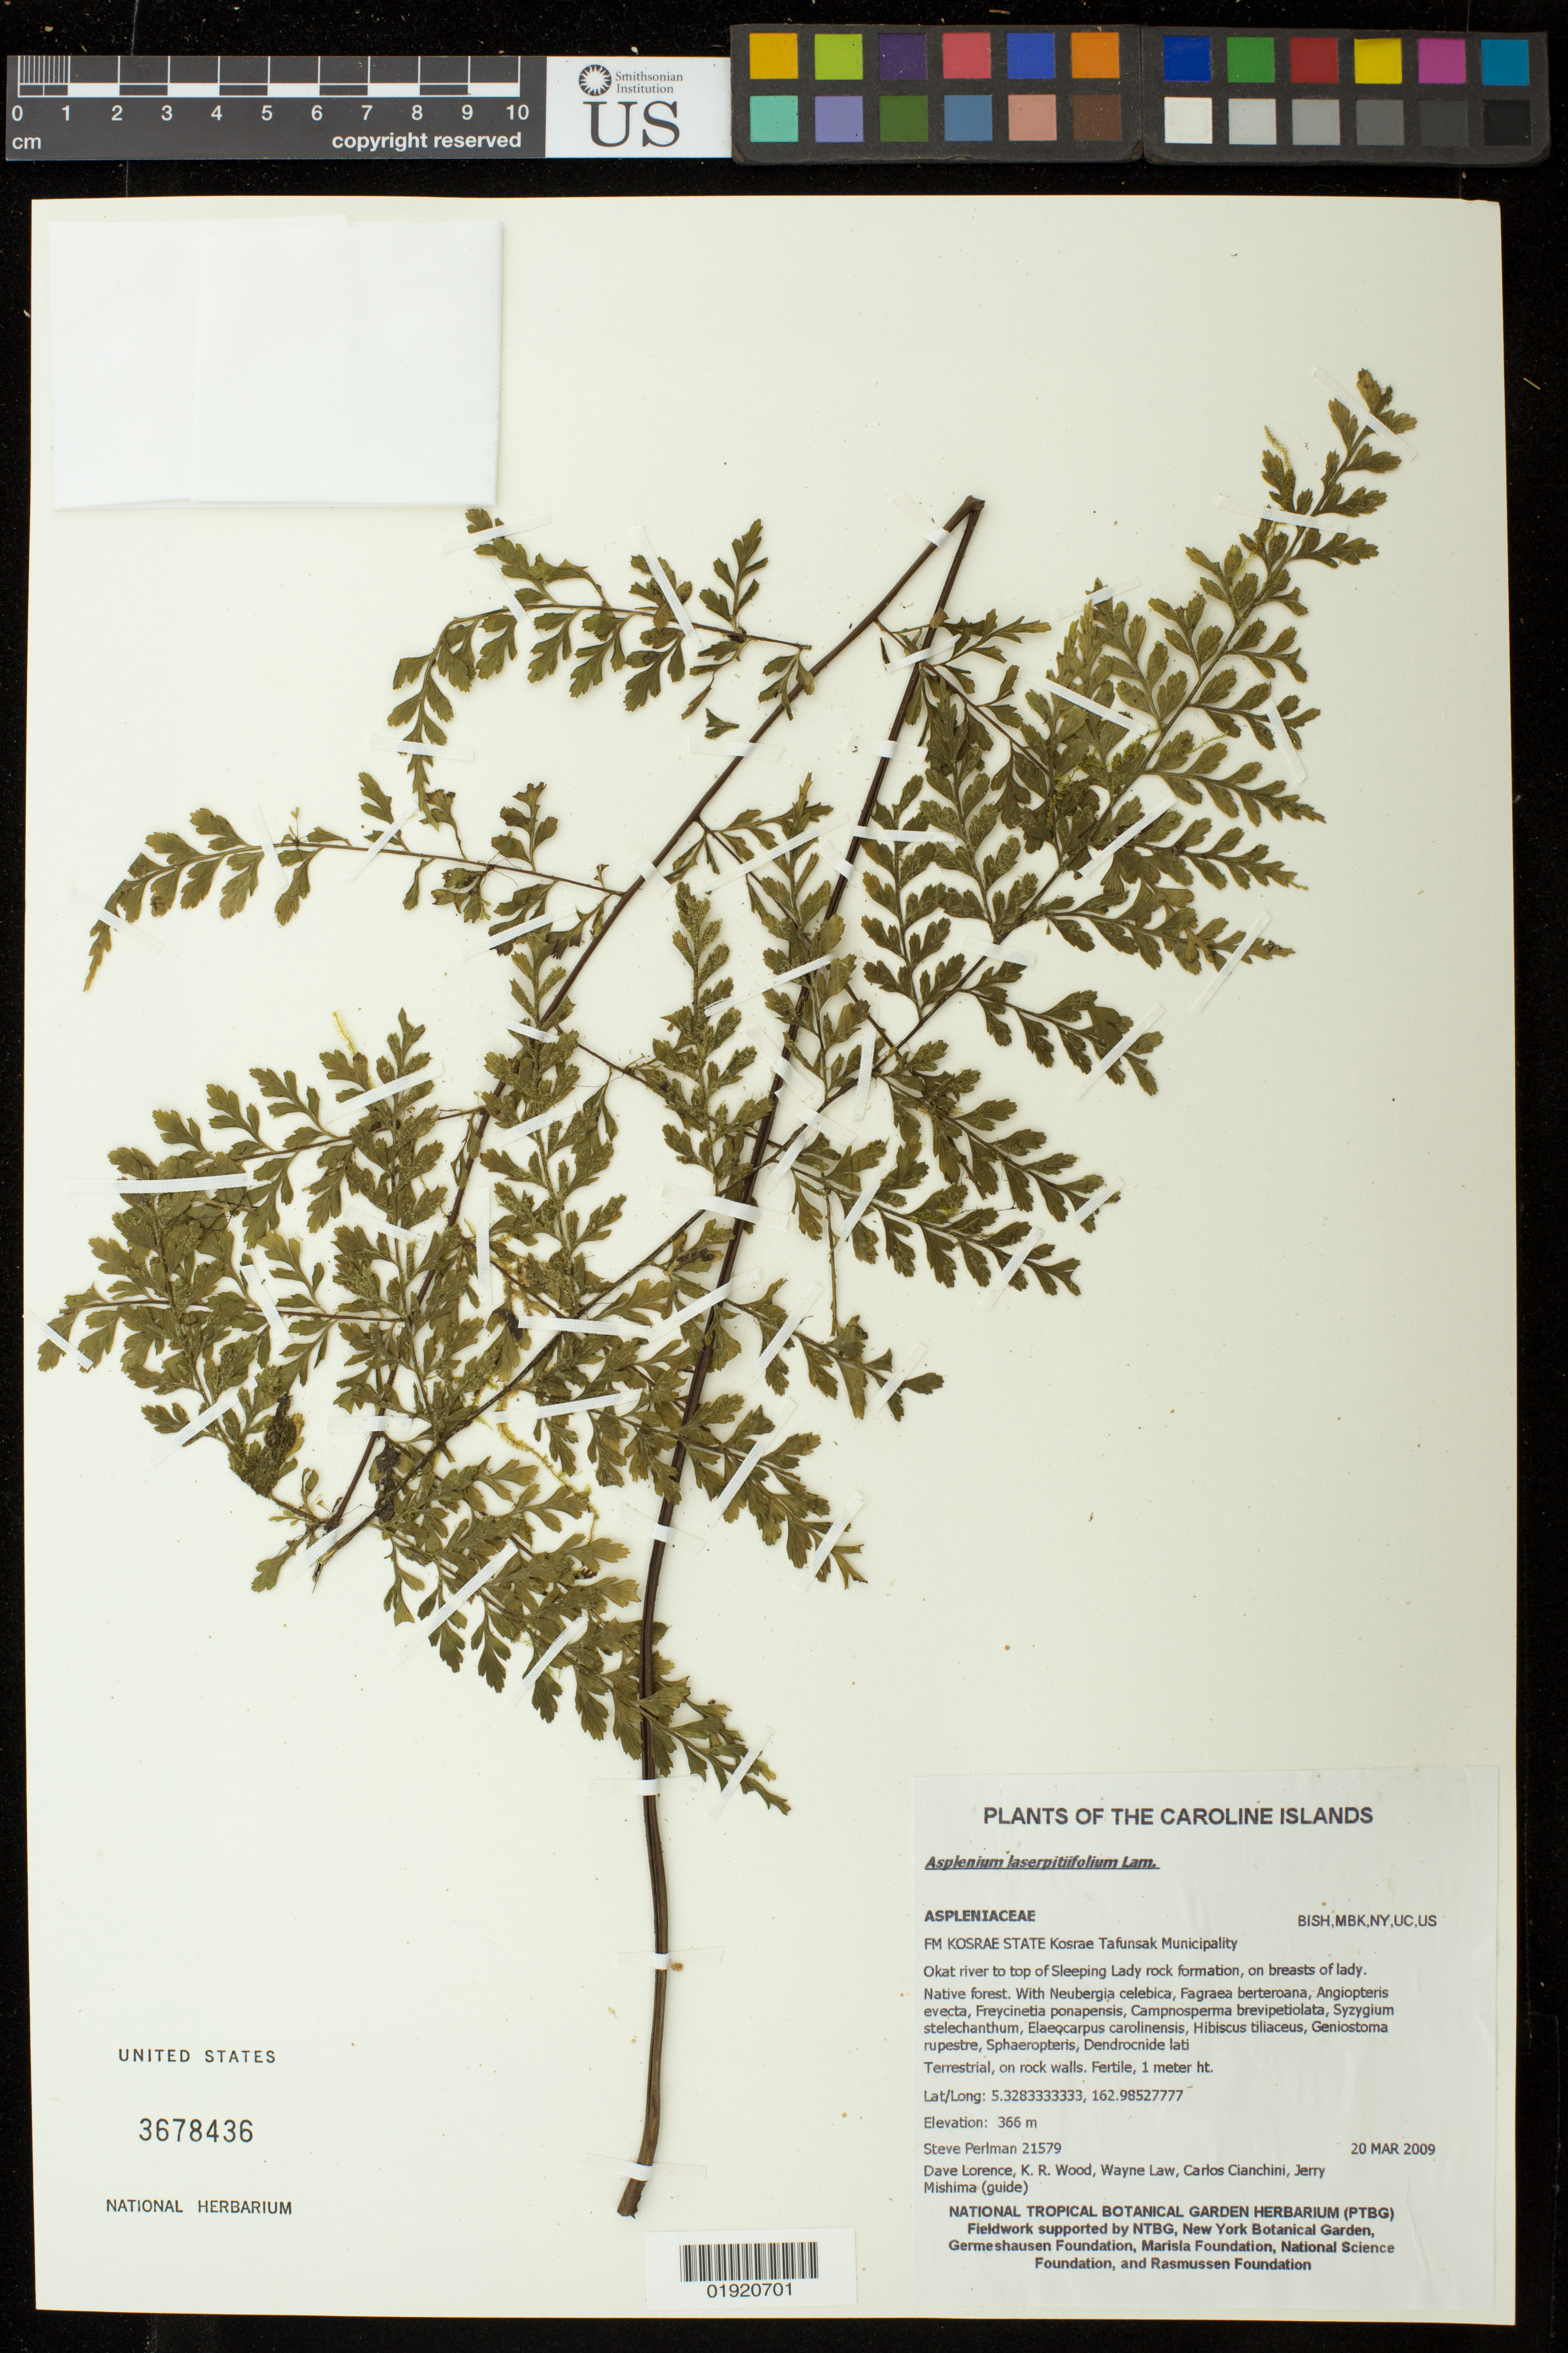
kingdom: Plantae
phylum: Tracheophyta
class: Polypodiopsida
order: Polypodiales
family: Aspleniaceae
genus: Asplenium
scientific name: Asplenium laserpitiifolium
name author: Lam.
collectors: S. Perlman, D. Lorence, K. R. Wood, W. Law, C. Cianchini & M. Jerry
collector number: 21579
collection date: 2009-03-20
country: Micronesia, Federated States of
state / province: Caroline Islands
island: Kosrae [Kusaie]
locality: Kosrae State Kosrae Tafunsak Municipality. Okat river to top of Sleeping Lady rock formation, on breasts of lady.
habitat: Native forest.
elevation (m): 366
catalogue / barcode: US 3678436